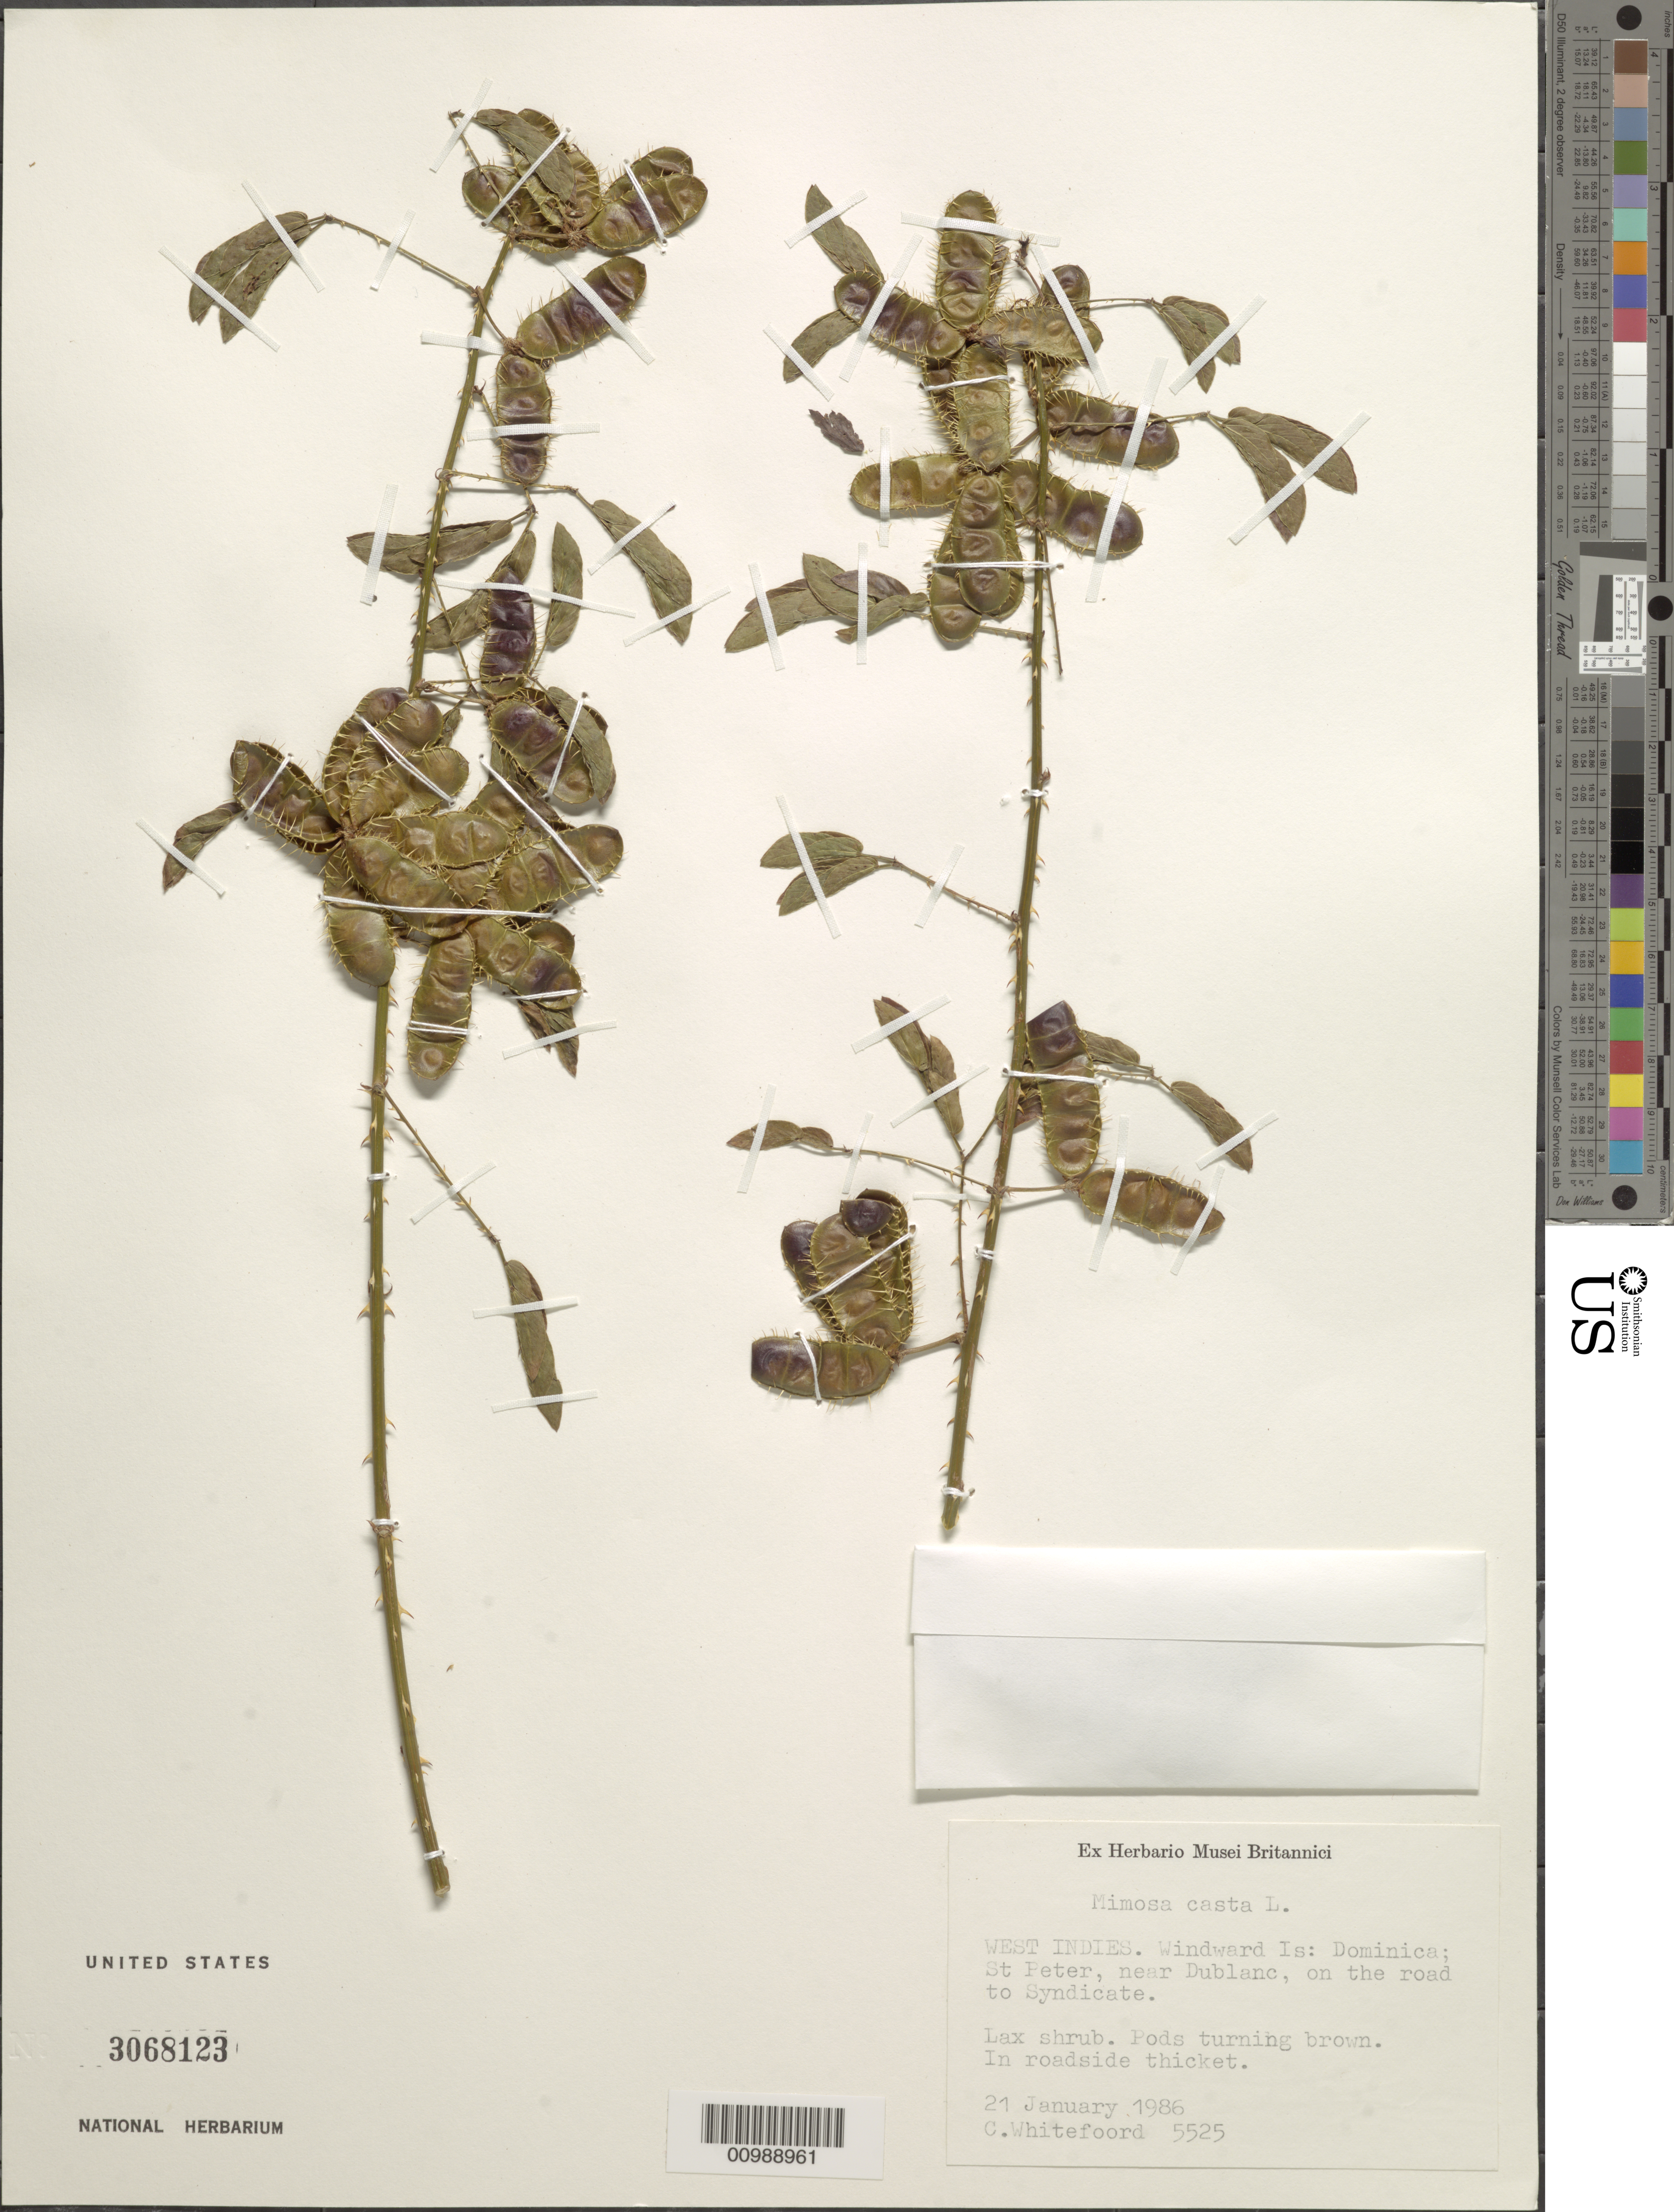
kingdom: Plantae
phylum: Tracheophyta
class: Magnoliopsida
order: Fabales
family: Fabaceae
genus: Mimosa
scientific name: Mimosa casta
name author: L.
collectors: C. Whitefoord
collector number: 5525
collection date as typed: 21 Jan 1986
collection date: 1986-01-21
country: Dominica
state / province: St. Peter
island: Dominica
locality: near Dublanc, on the road to Syndicate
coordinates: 0 N, 0 E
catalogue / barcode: US 3068123